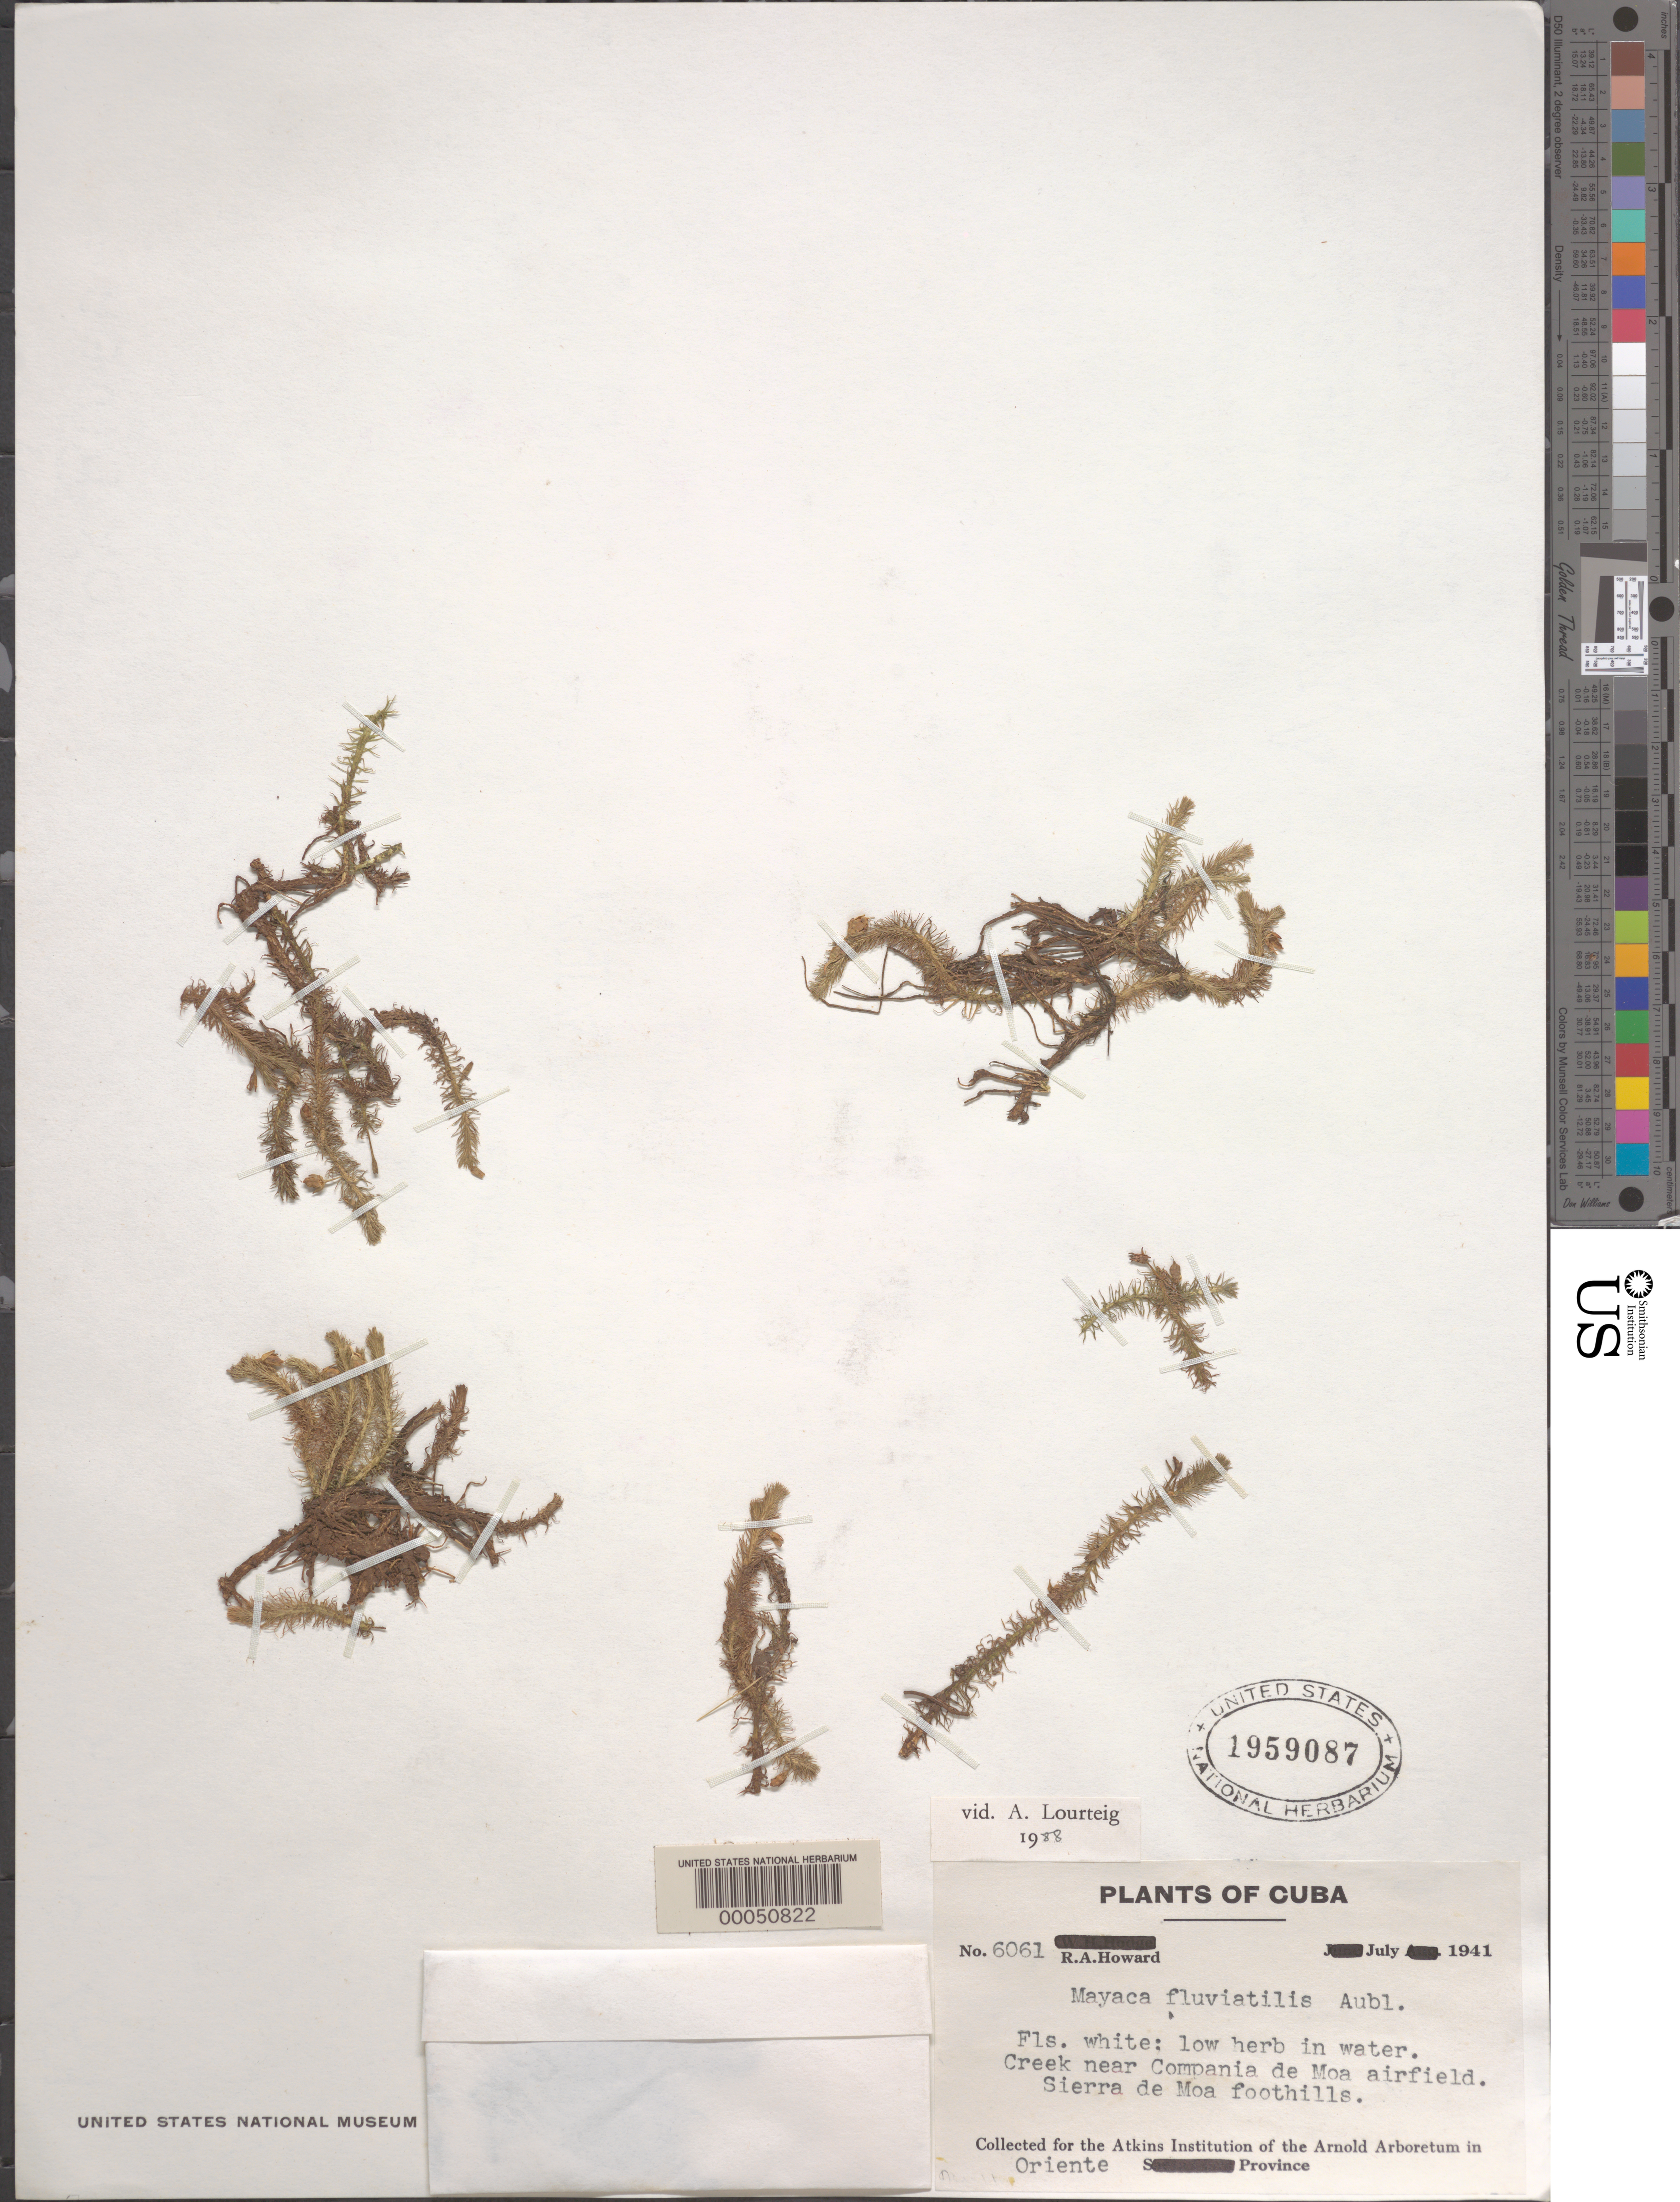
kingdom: Plantae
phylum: Tracheophyta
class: Liliopsida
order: Poales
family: Mayacaceae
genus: Mayaca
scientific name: Mayaca fluviatilis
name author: Aubl.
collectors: R. A. Howard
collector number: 6061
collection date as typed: Jul 1941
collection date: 1941-07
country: Cuba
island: Greater Antilles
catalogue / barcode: US 1959087